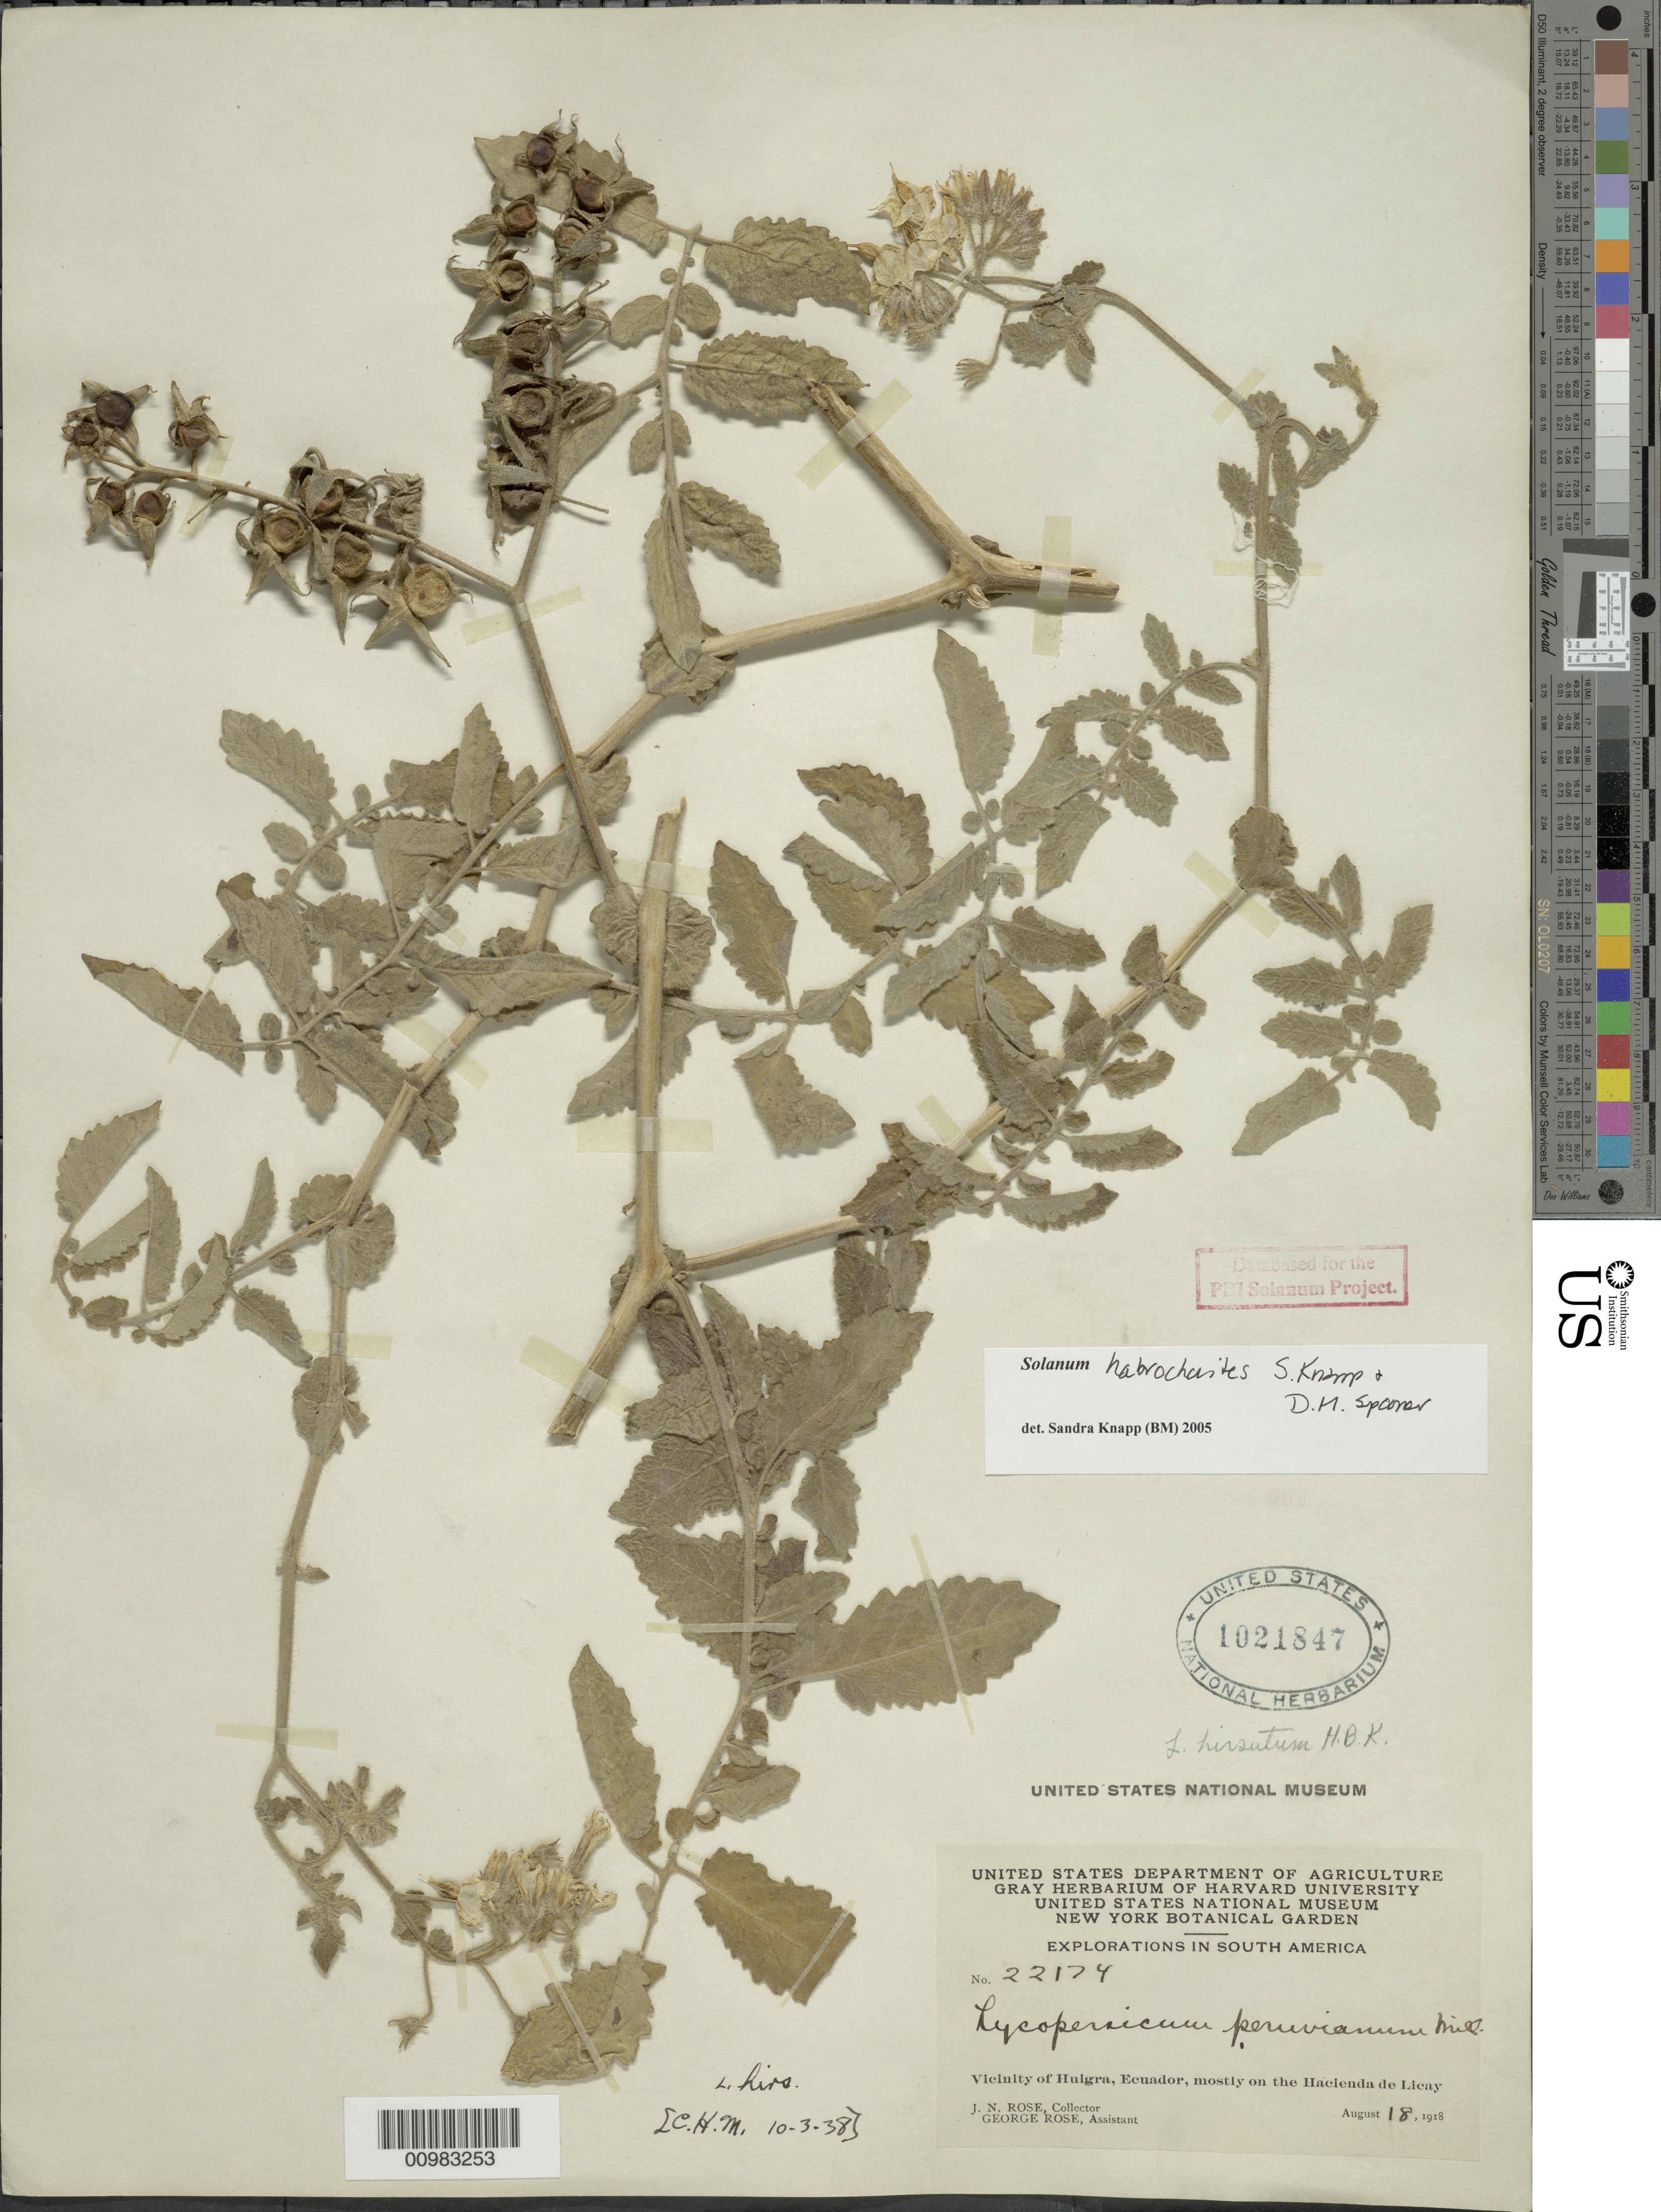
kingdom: Plantae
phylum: Tracheophyta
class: Magnoliopsida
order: Solanales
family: Solanaceae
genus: Solanum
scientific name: Solanum habrochaites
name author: S. Knapp & D.M. Spooner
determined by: Peralta, Iris E.; Knapp, S. D.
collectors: J. N. Rose & L. B. Rose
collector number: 22174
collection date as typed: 18 Aug 1918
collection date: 1918-08-18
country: Ecuador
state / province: Chimborazo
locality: vicinity of Huigra, mostly on the Hacienda de Licay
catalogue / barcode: US 1021847